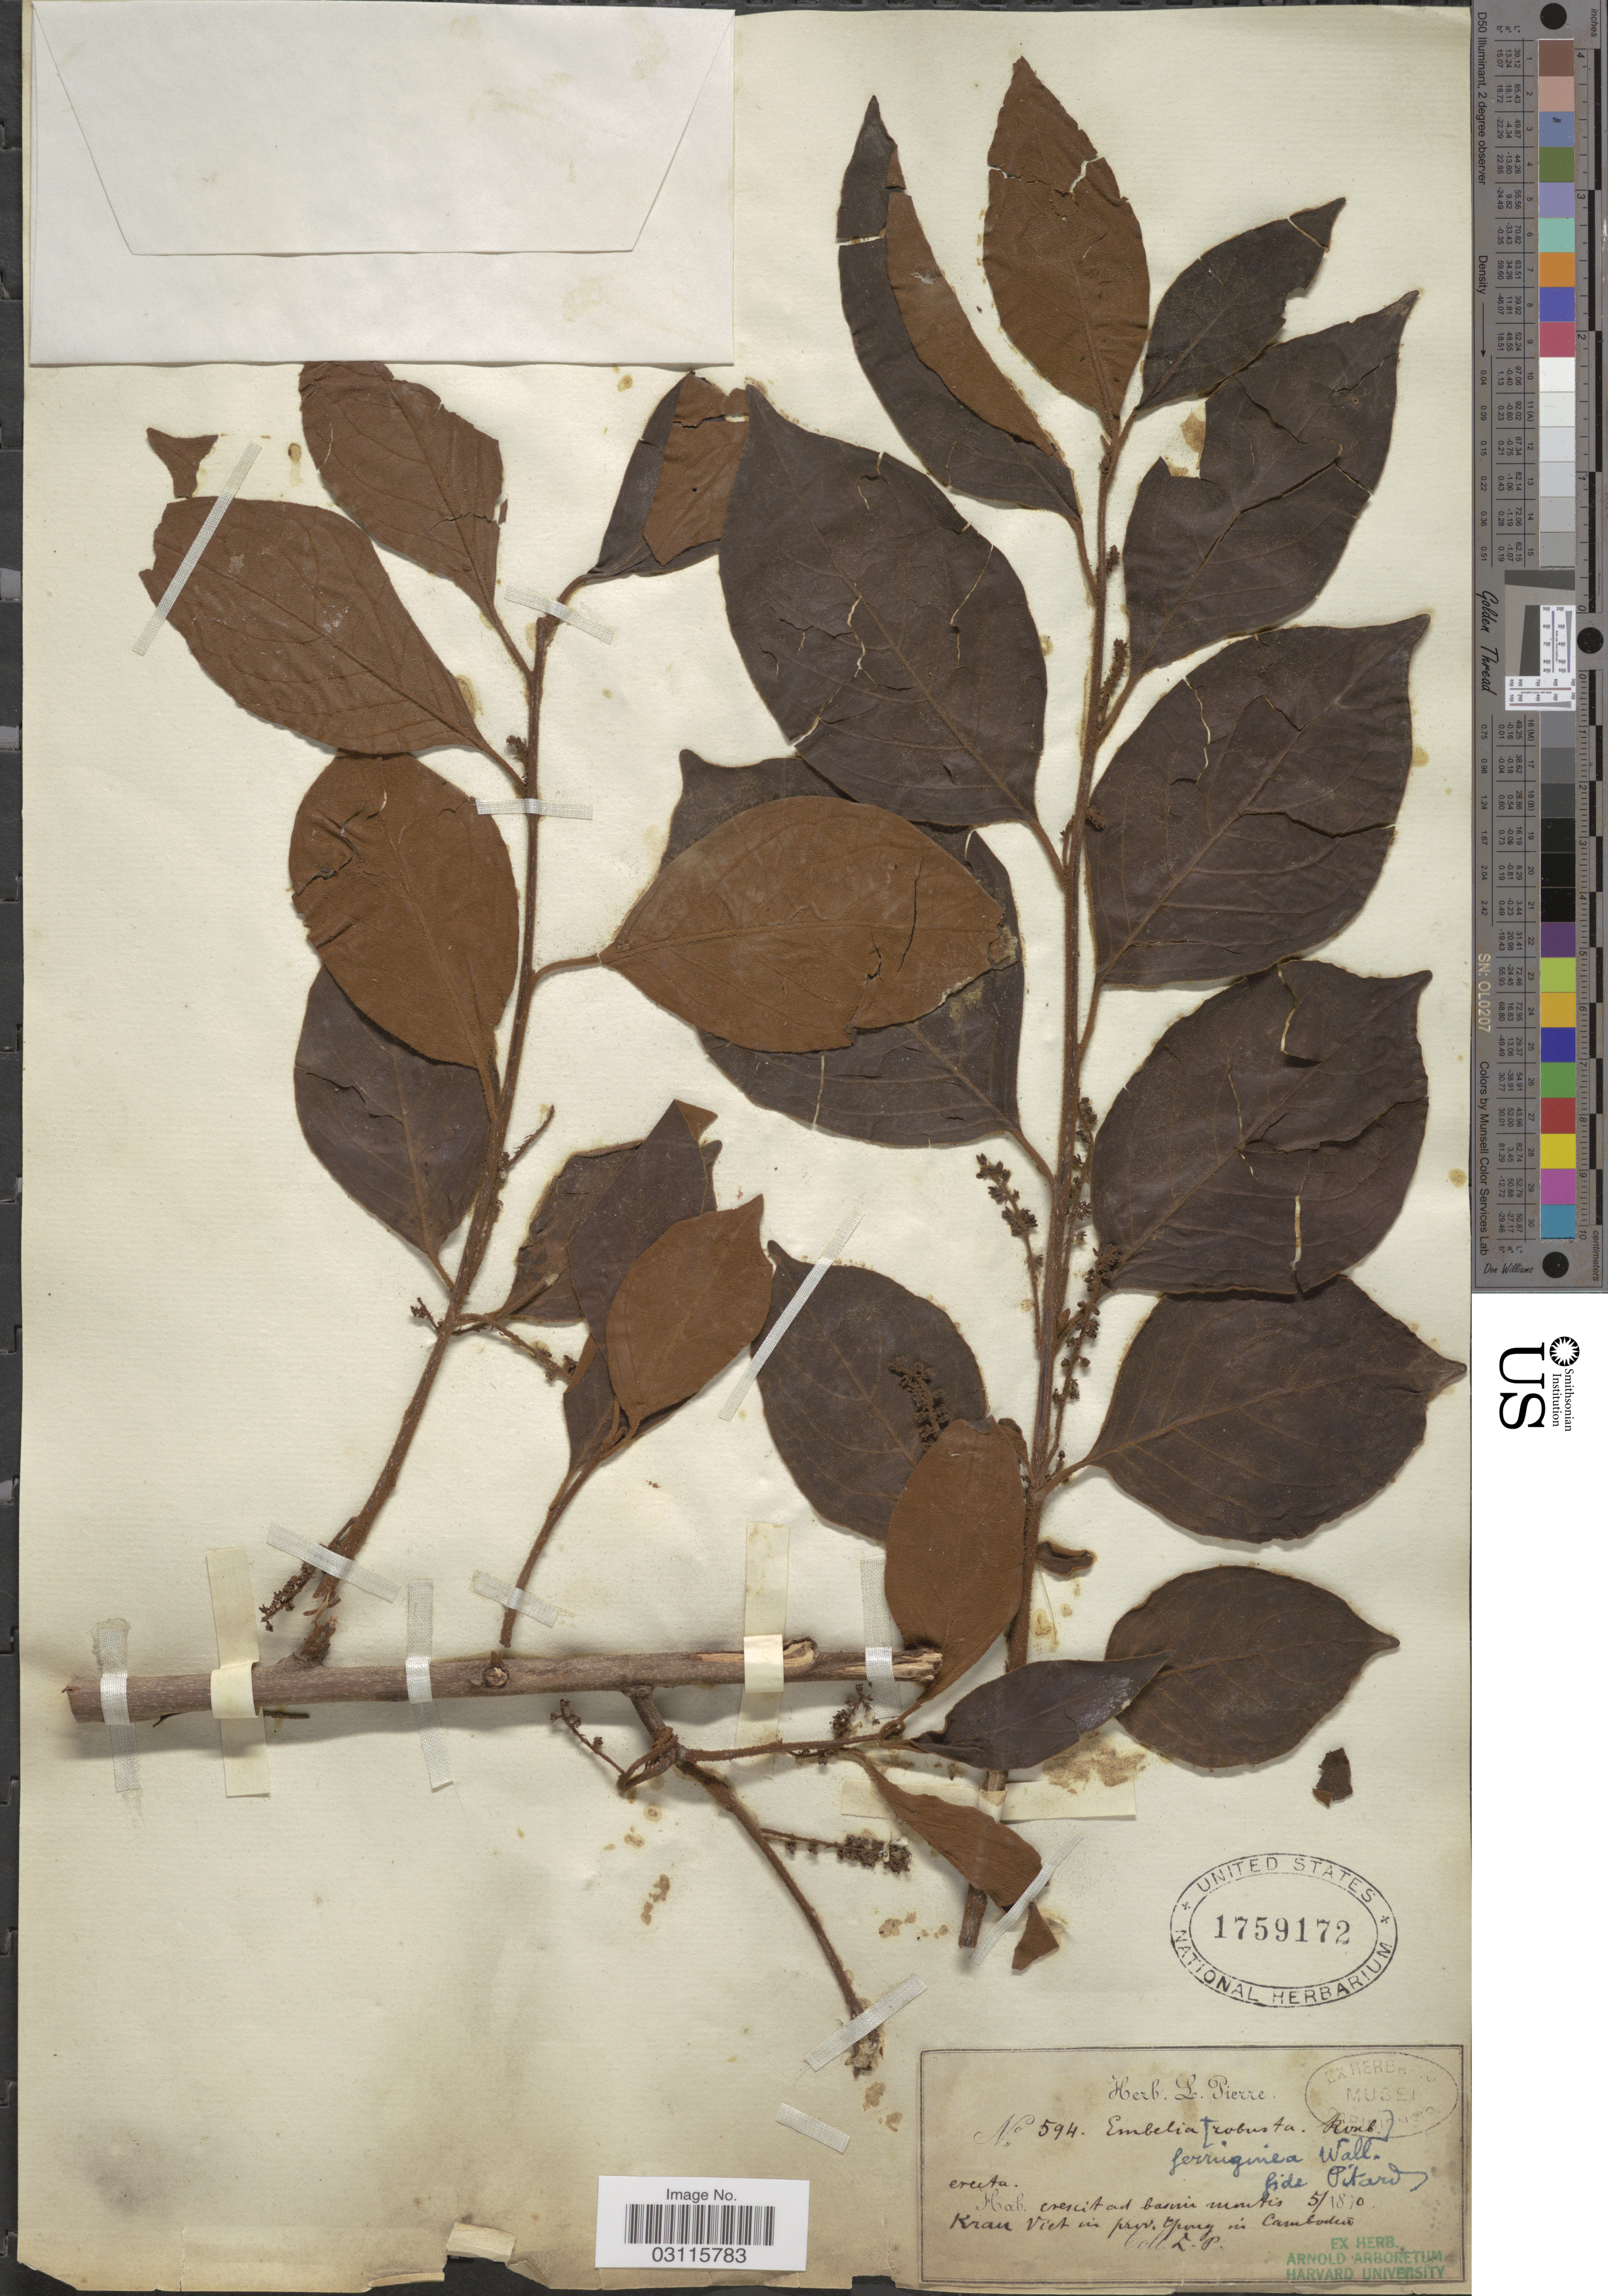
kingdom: Plantae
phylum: Tracheophyta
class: Magnoliopsida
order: Ericales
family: Primulaceae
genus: Embelia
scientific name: Embelia ferruginea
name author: A. DC.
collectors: L. Pierre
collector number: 594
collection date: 1870-05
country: Cambodia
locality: Raunviêr in prov. Kpong.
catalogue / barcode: US 1759172